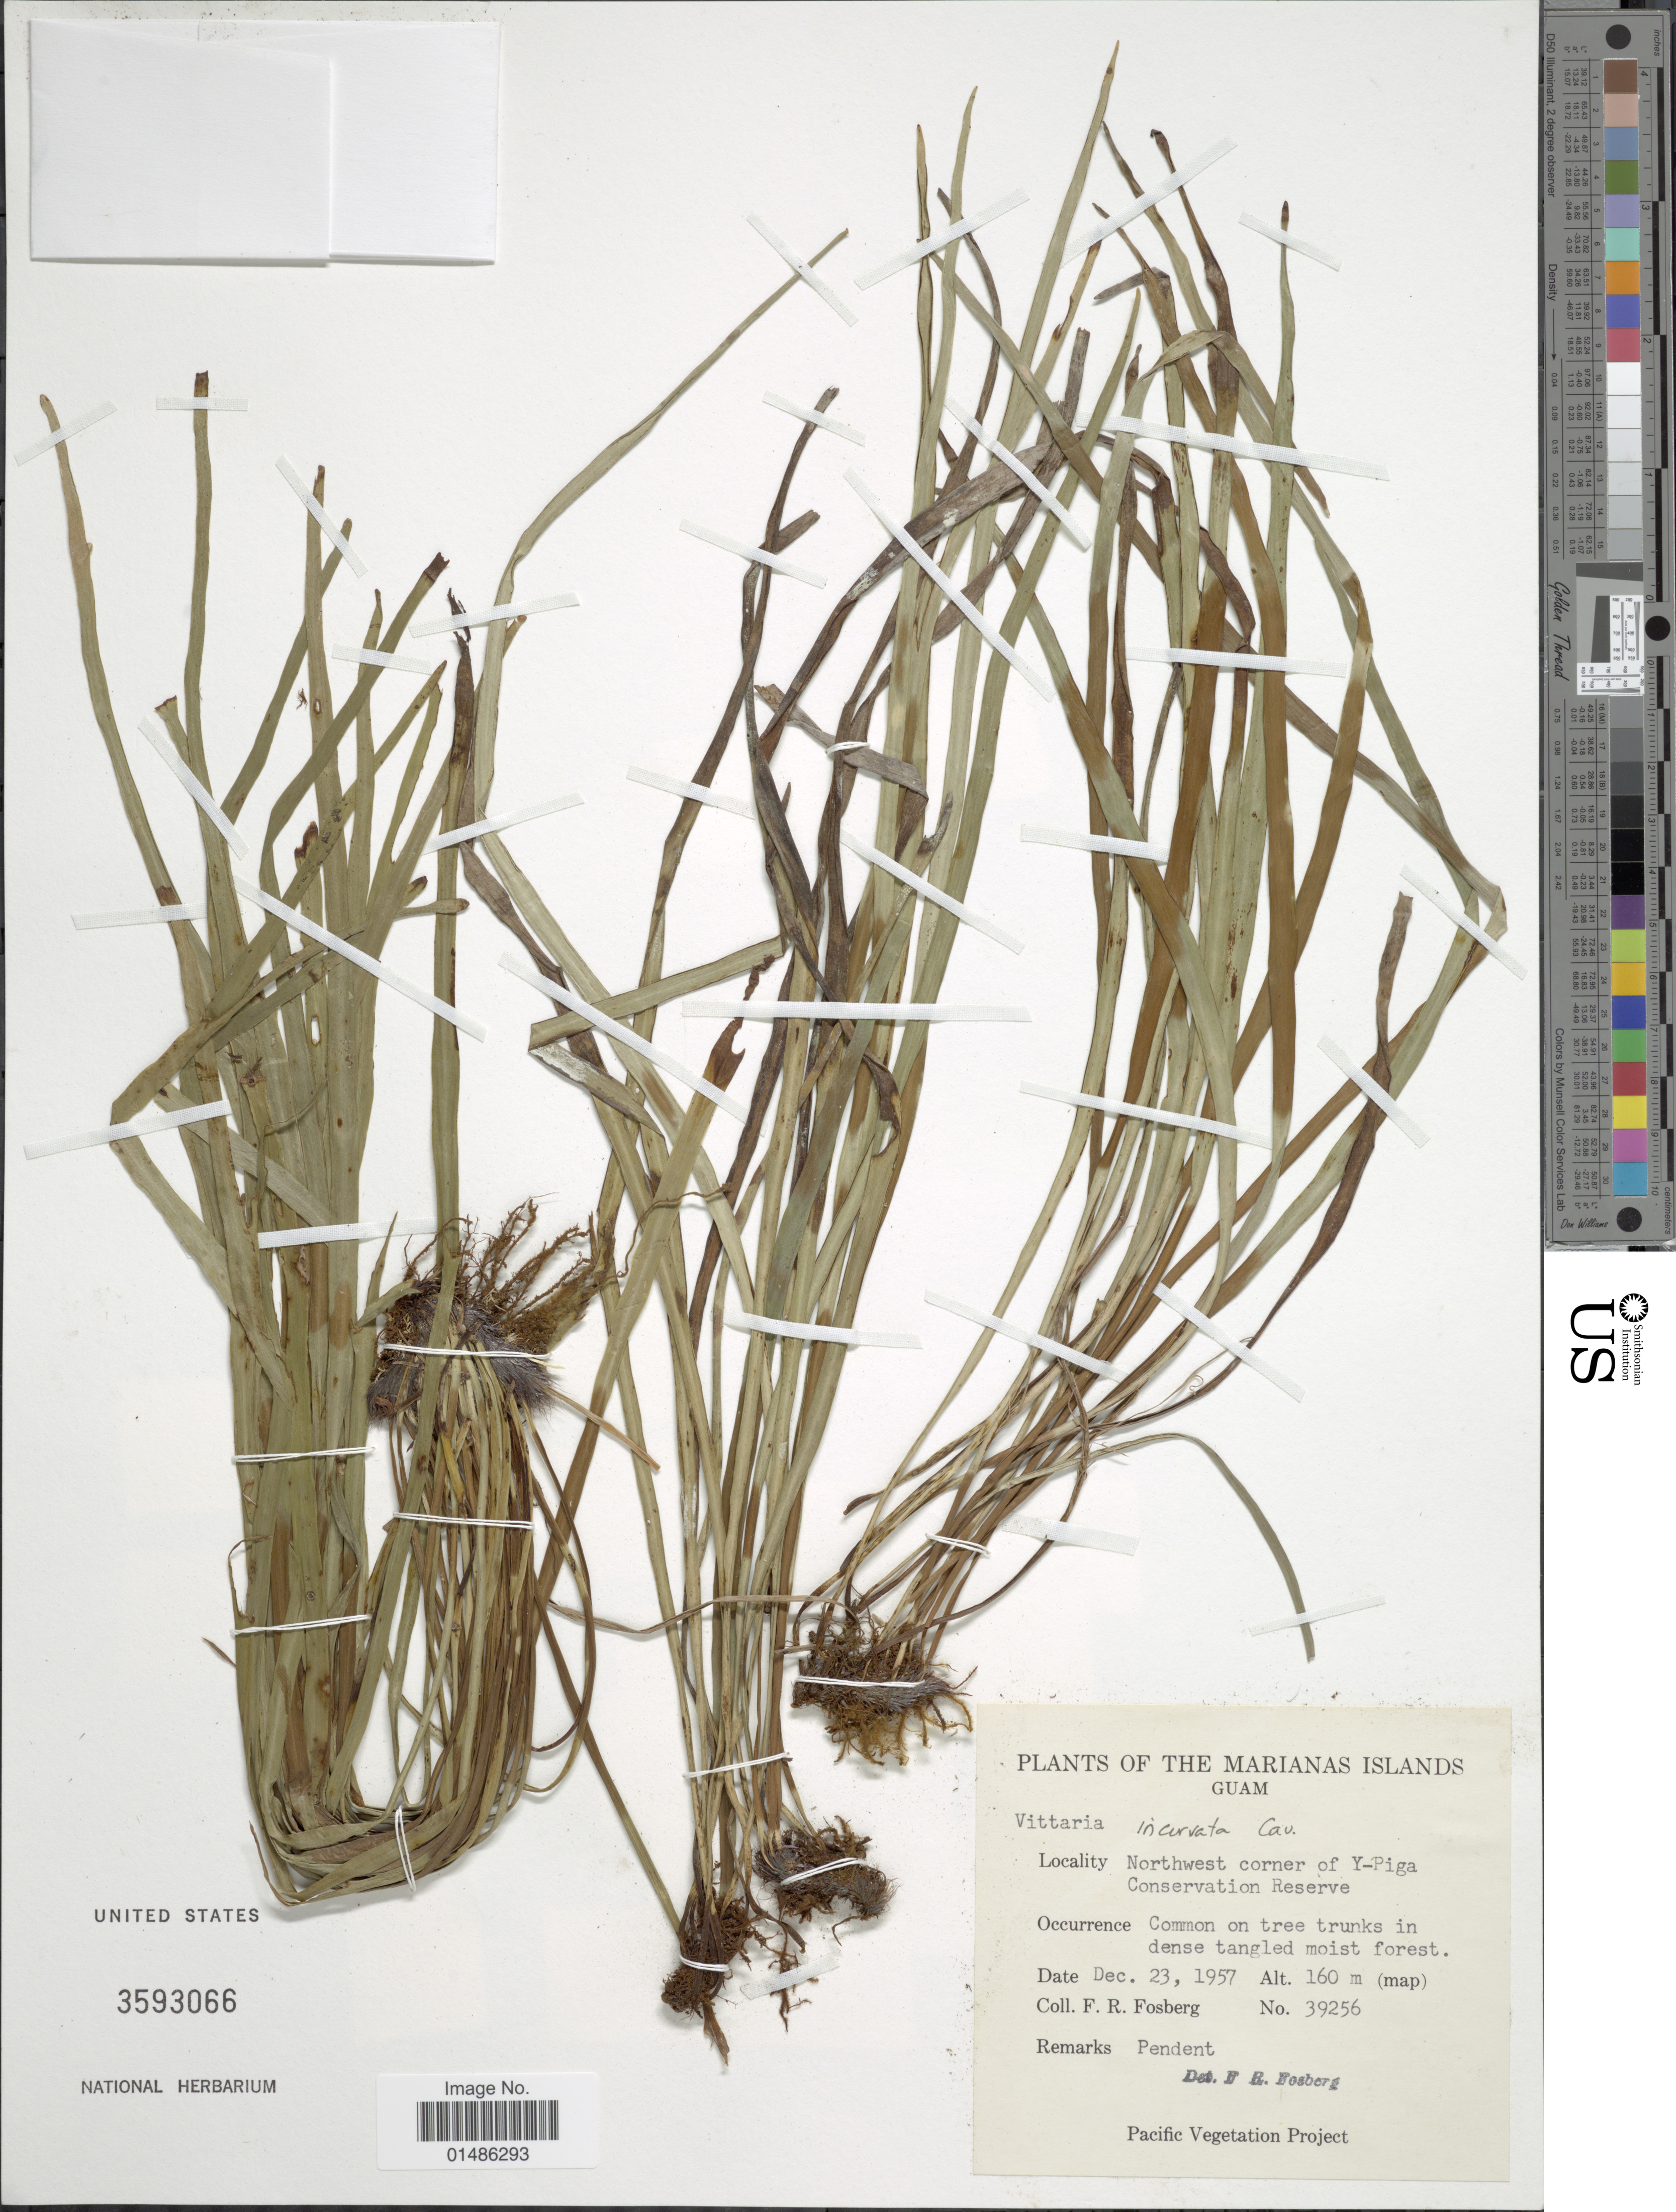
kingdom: Plantae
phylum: Tracheophyta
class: Polypodiopsida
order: Polypodiales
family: Pteridaceae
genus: Haplopteris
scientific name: Haplopteris ensiformis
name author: (Sw.) E.H. Crane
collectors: F. R. Fosberg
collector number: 39256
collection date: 1957-12-23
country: Guam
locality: Marianas Islands. Northwest corner of Y-Piga Conservation Reserve.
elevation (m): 160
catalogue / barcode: US 3593066